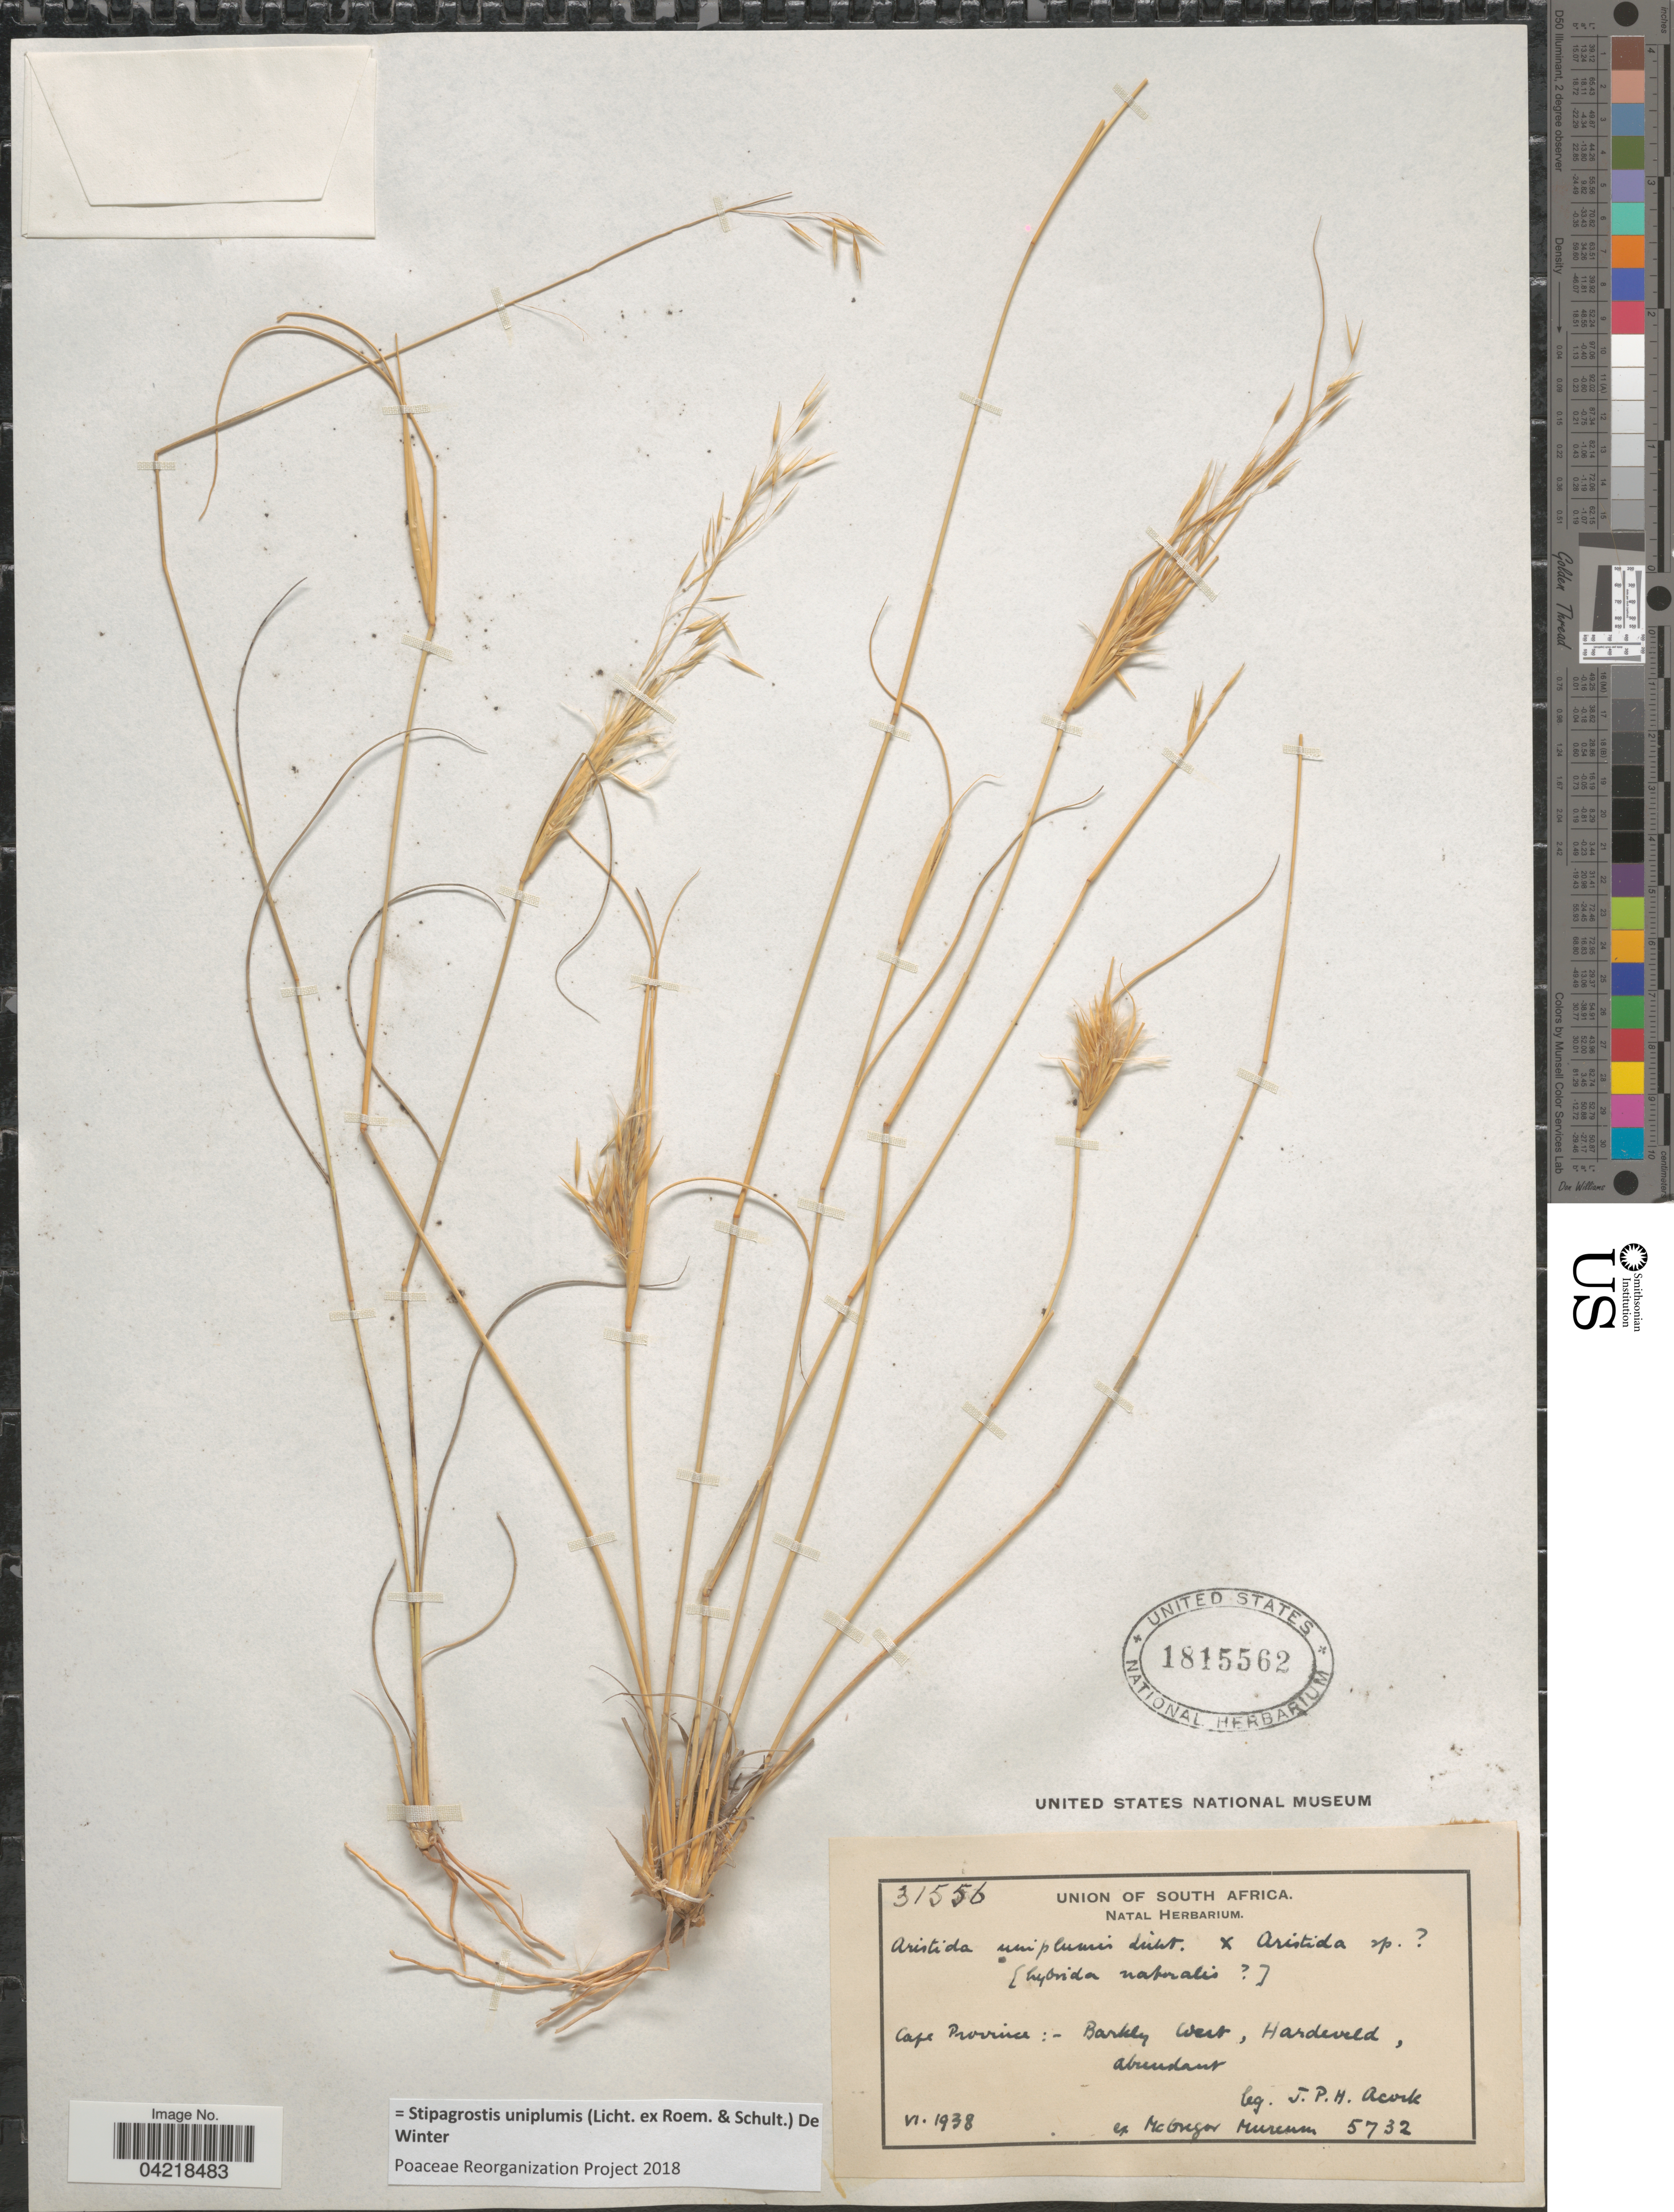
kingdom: Plantae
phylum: Tracheophyta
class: Liliopsida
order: Poales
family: Poaceae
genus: Stipagrostis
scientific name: Stipagrostis uniplumis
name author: (Licht.) De Winter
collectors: J. P. Acocks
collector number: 5732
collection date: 1938-06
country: South Africa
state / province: Northern Cape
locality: Union of South Africa. Barkly West, Hardeveld.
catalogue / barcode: US 1815562